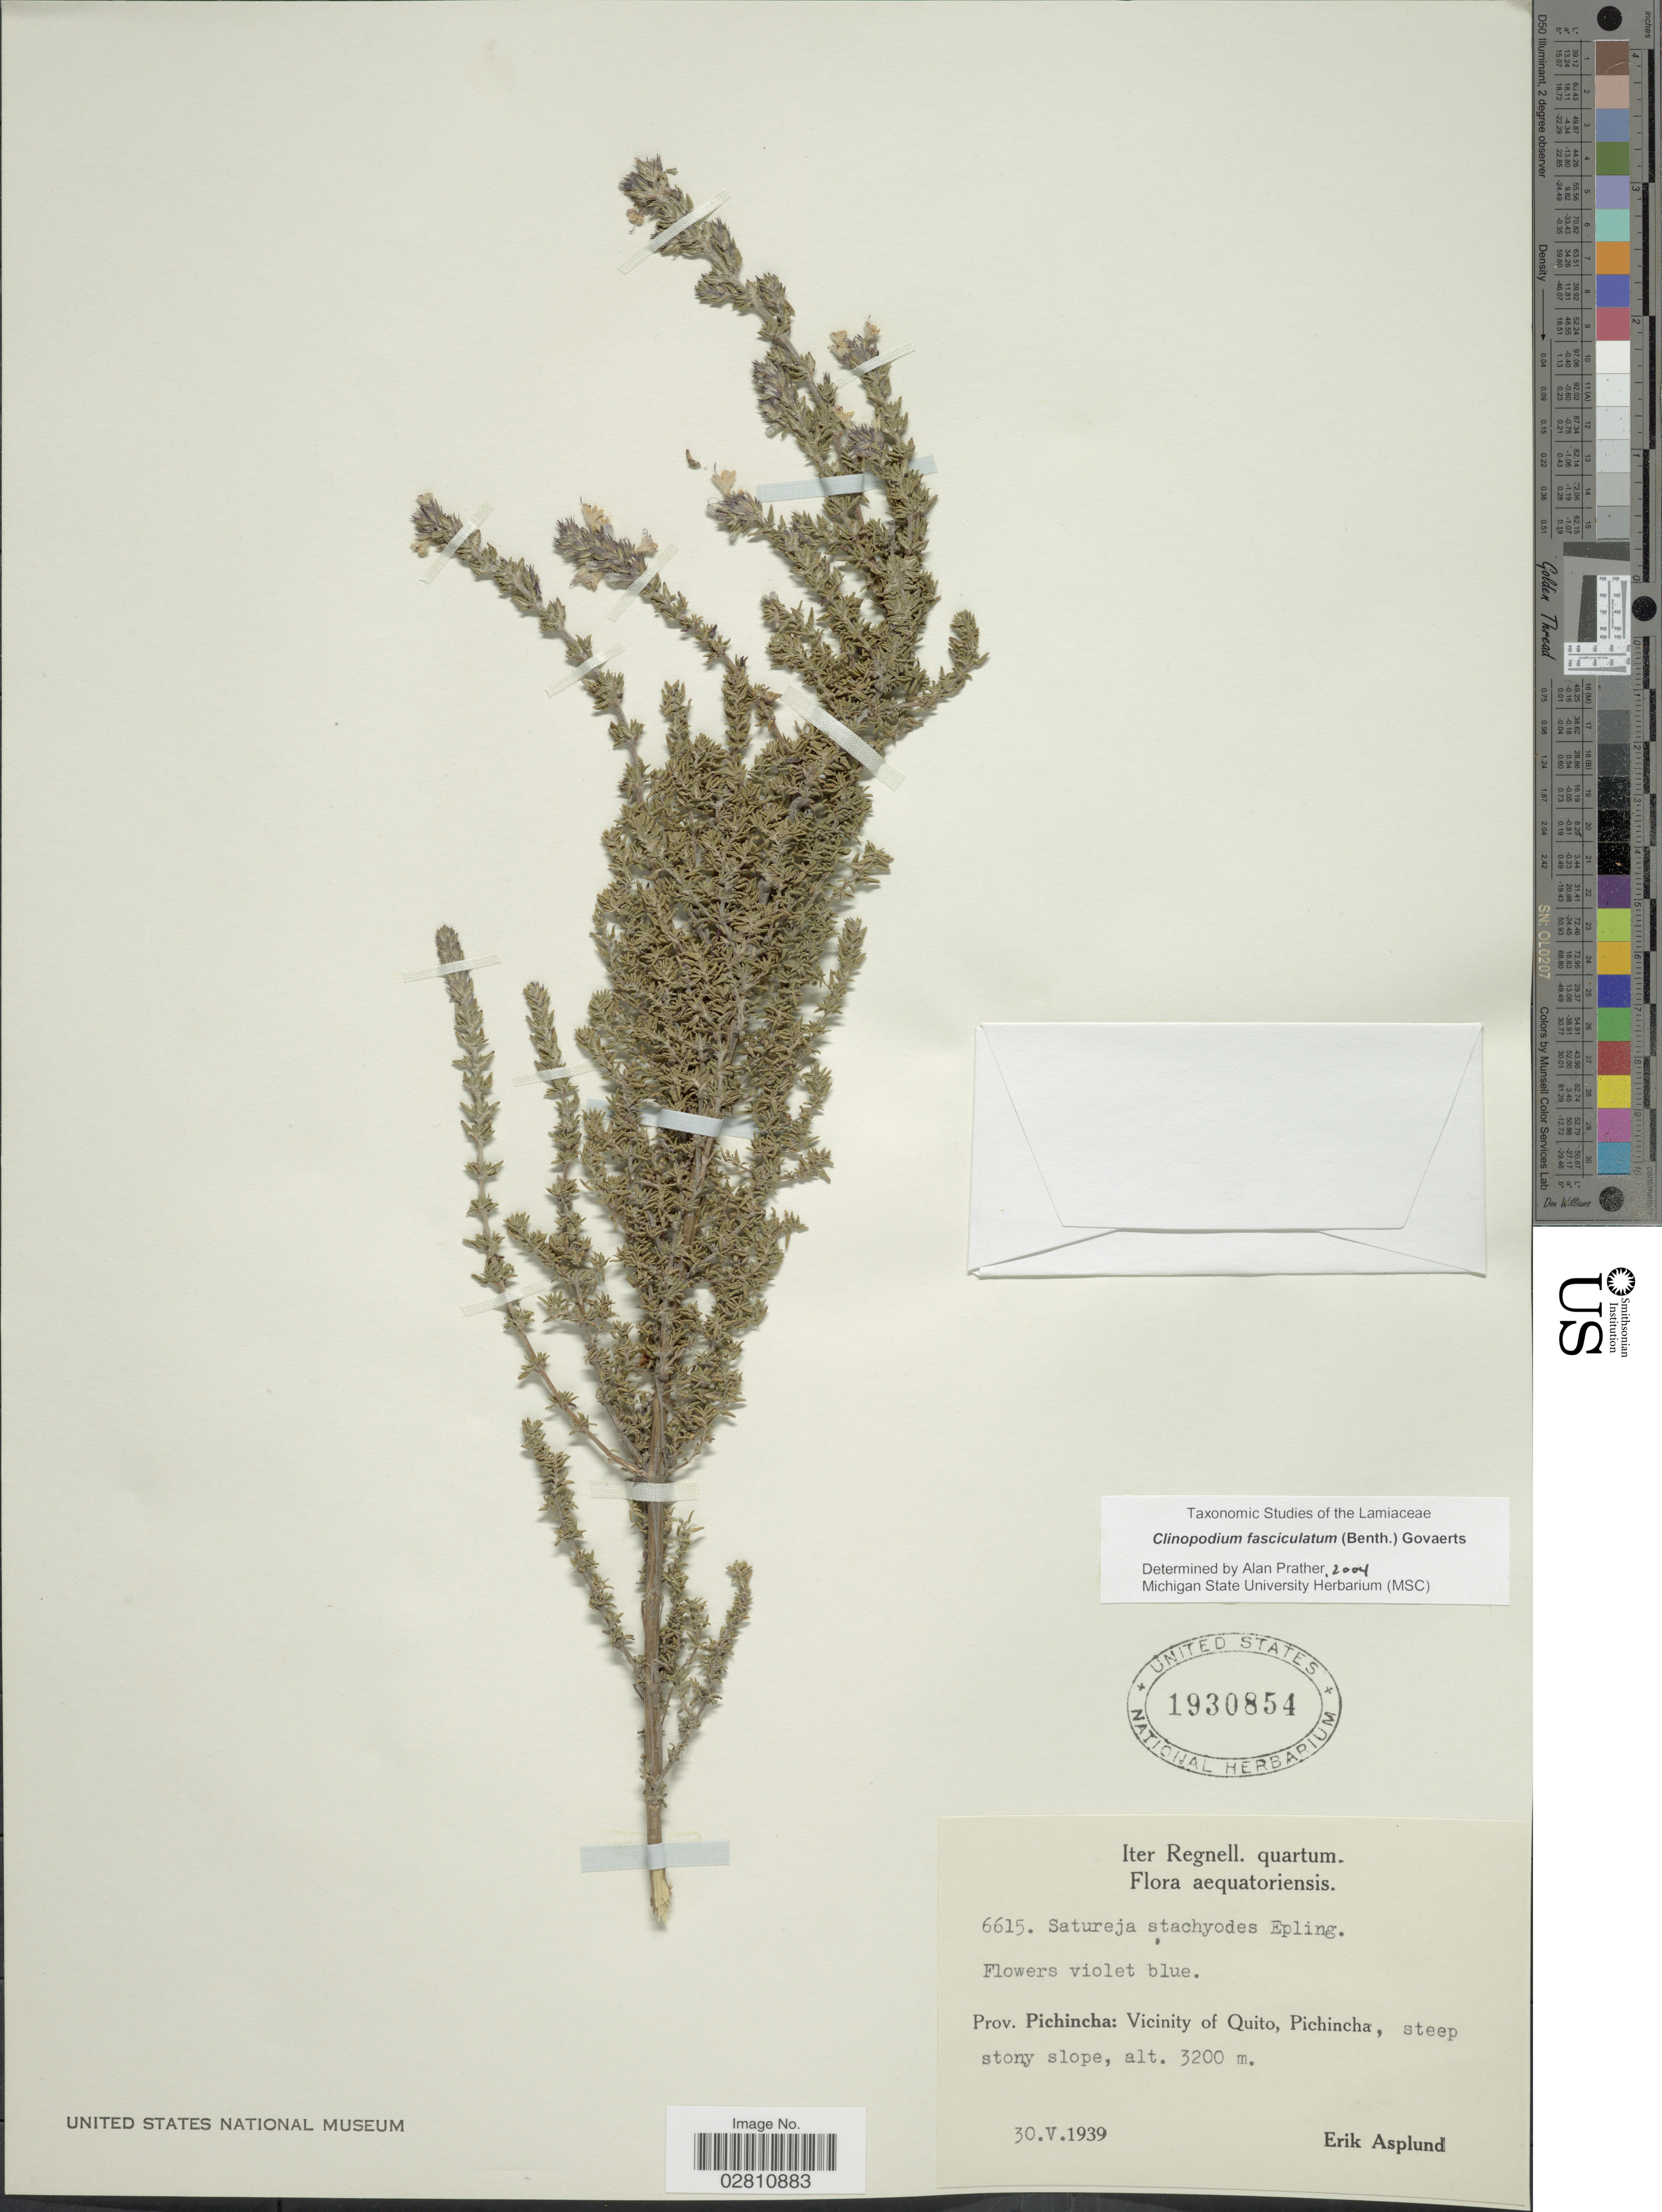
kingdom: Plantae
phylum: Tracheophyta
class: Magnoliopsida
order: Lamiales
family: Lamiaceae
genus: Clinopodium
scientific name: Clinopodium fasciculatum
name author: (Benth.) Govaerts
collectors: E. Asplund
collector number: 6615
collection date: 1939-05-30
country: Ecuador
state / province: Pichincha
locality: Prov. Pichincha: Vicinity of Quito.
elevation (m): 3200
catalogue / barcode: US 1930854